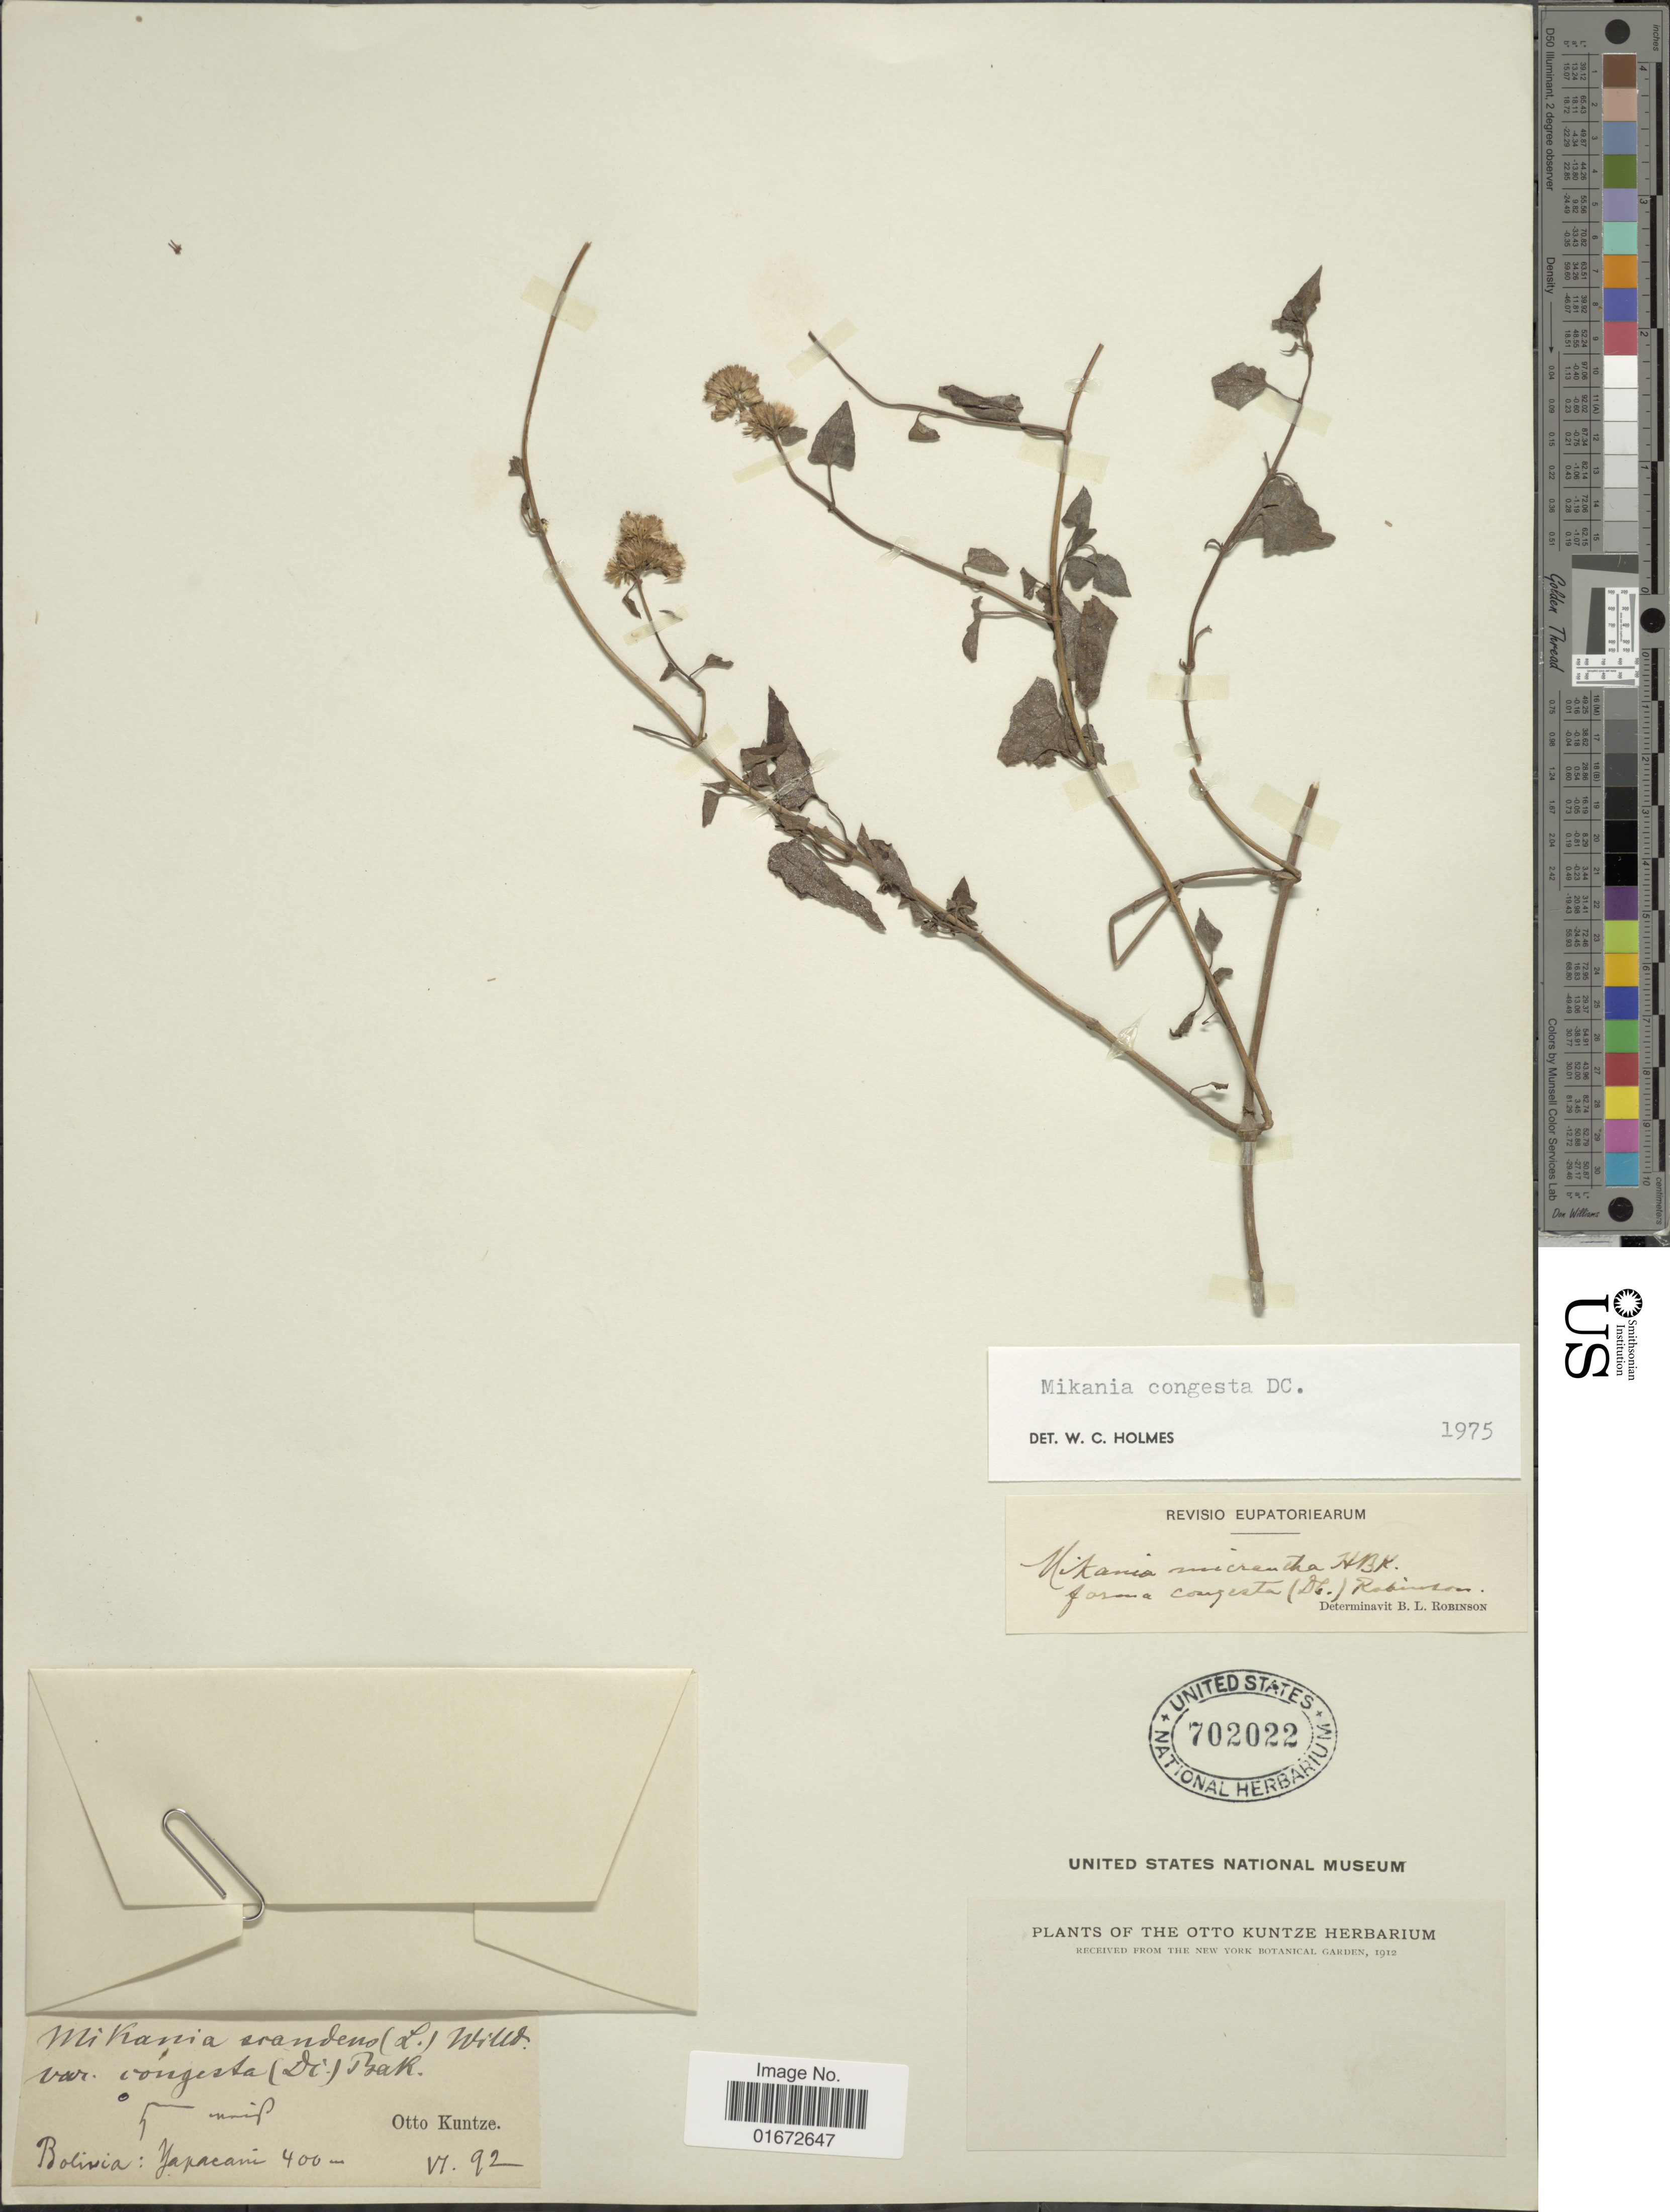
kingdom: Plantae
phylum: Tracheophyta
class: Magnoliopsida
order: Asterales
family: Asteraceae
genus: Mikania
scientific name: Mikania congesta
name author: DC.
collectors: C.E.O. Kuntze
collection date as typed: Transcribed d/m/y: /6/92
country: Bolivia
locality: Yapacani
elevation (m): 400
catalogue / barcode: US 702022